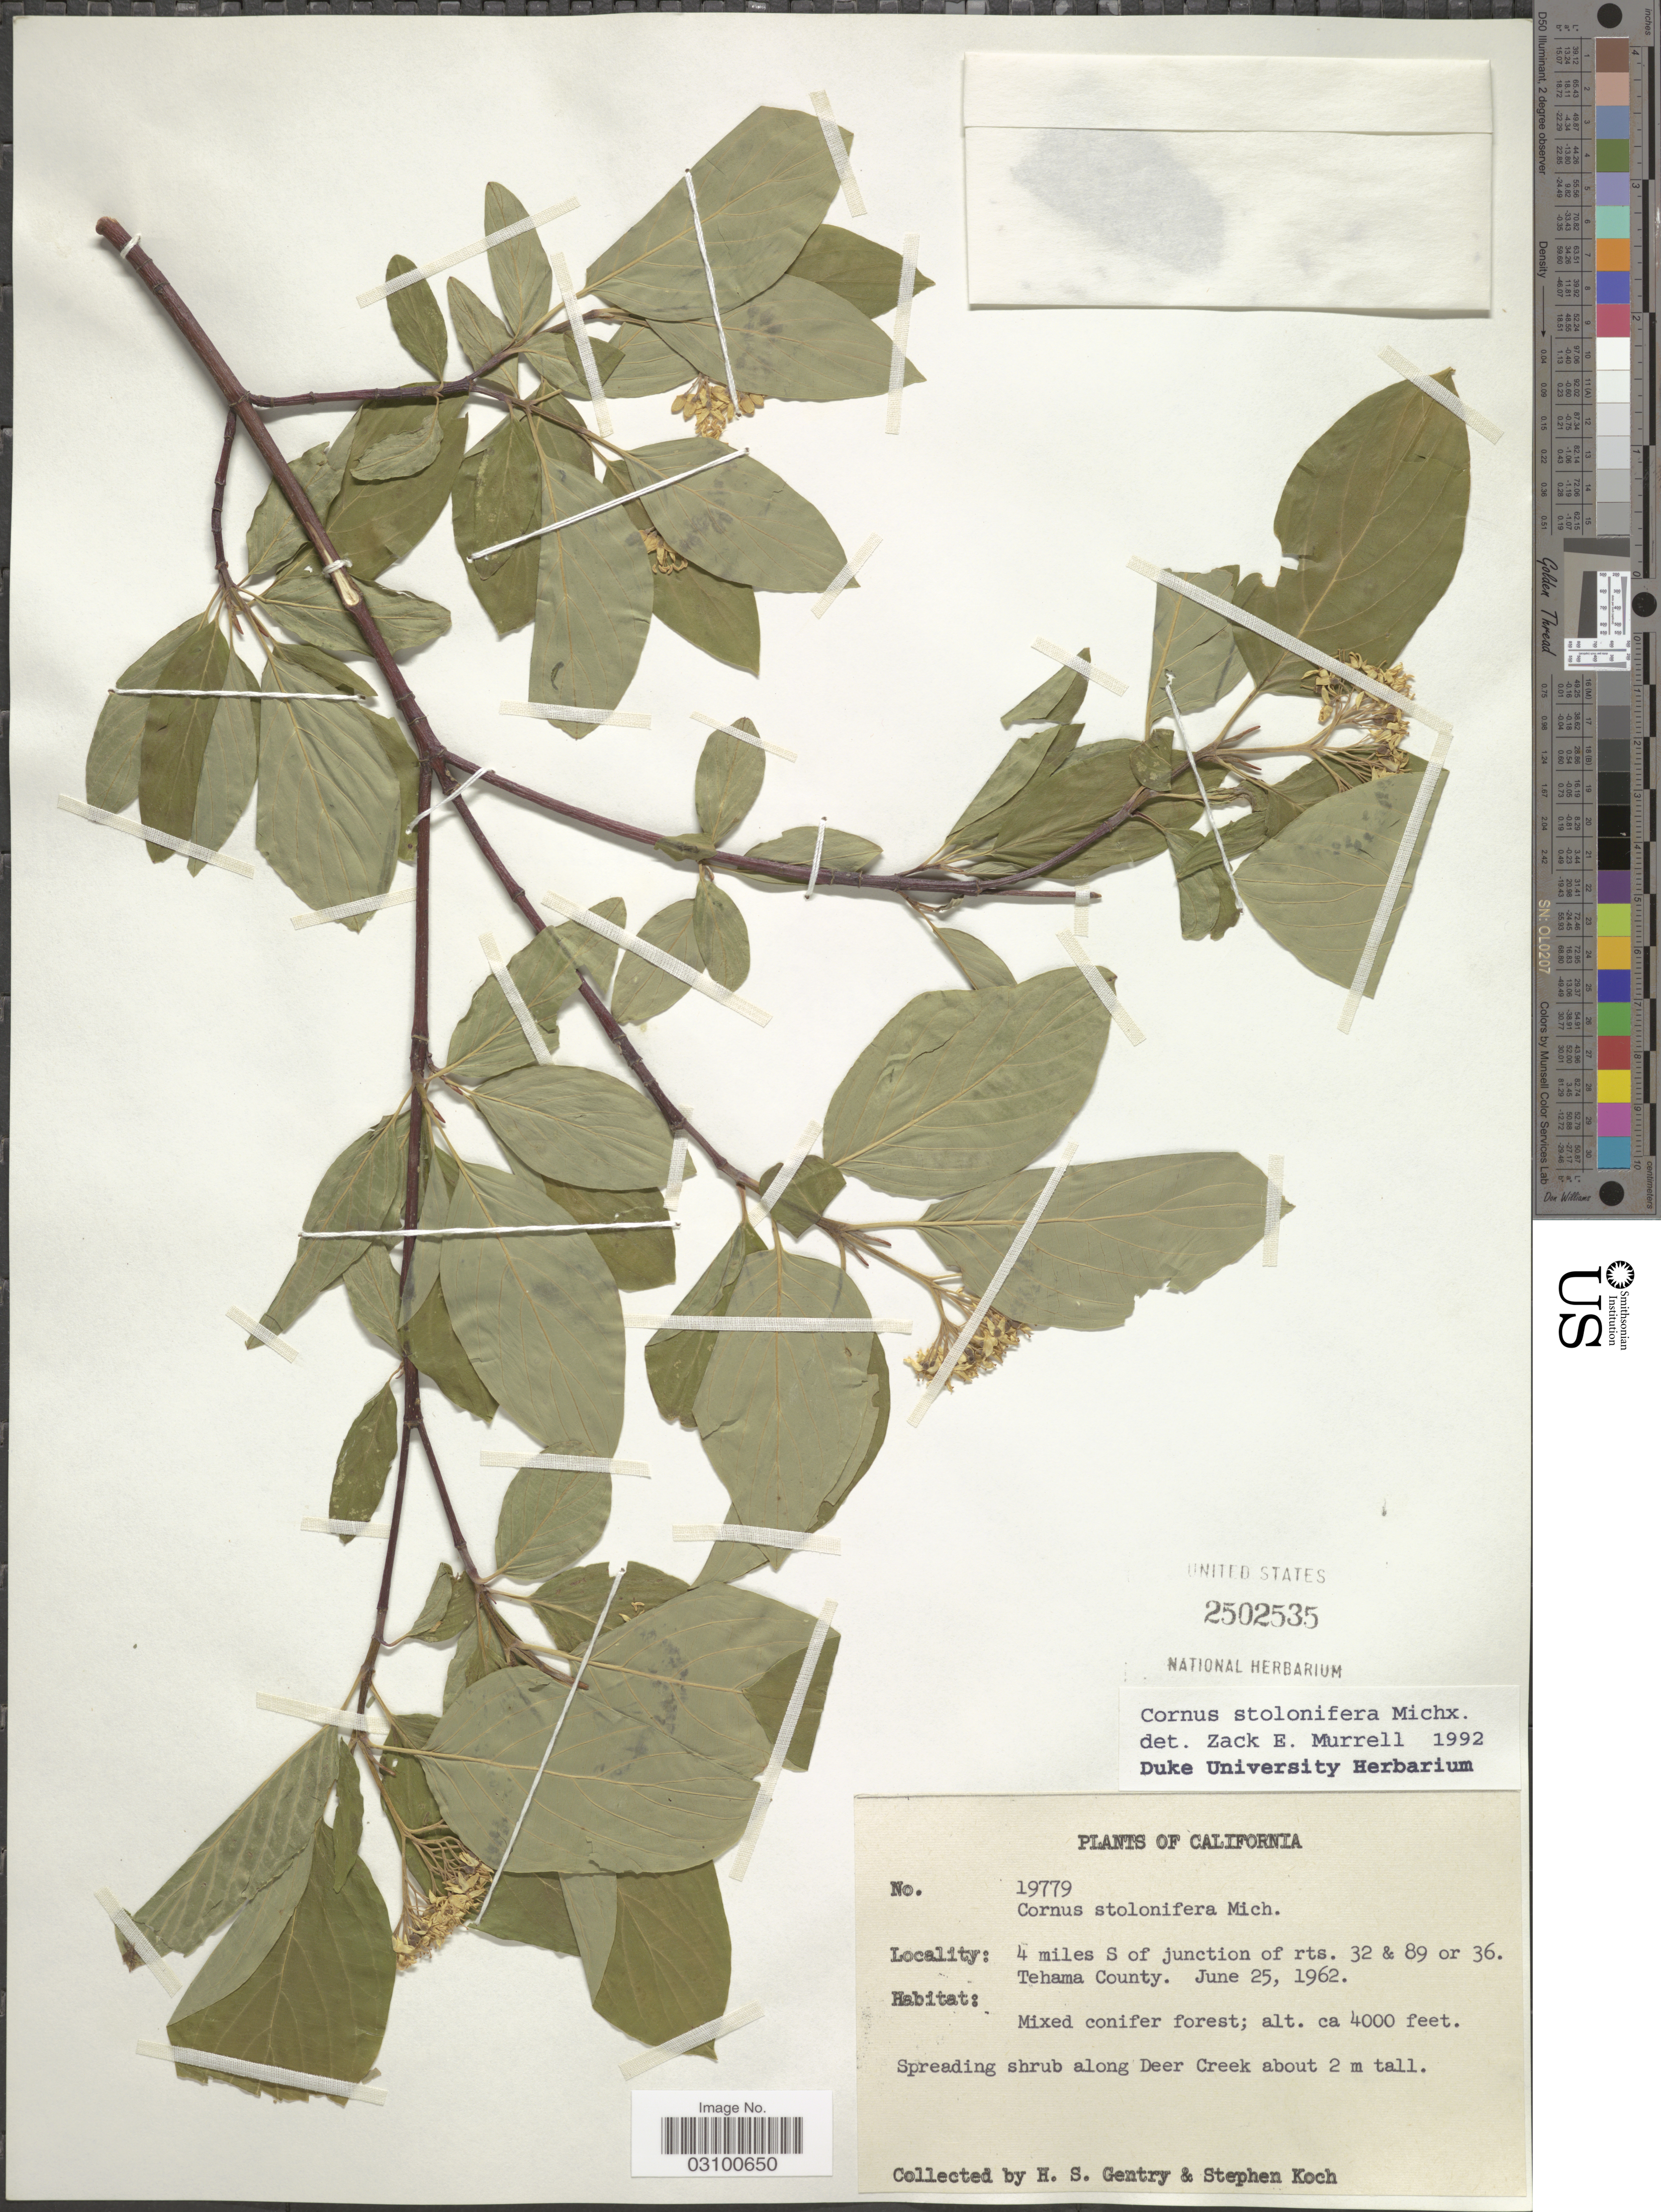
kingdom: Plantae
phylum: Tracheophyta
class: Magnoliopsida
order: Cornales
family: Cornaceae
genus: Cornus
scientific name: Cornus sericea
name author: L.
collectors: H. S. Gentry & S. D. Koch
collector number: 19779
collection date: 1962-06-25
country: United States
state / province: California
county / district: Tehama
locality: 4 miles S of junction of rts. 32 & 89 or 36. Tehama County.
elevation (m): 1219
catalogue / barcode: US 2502535